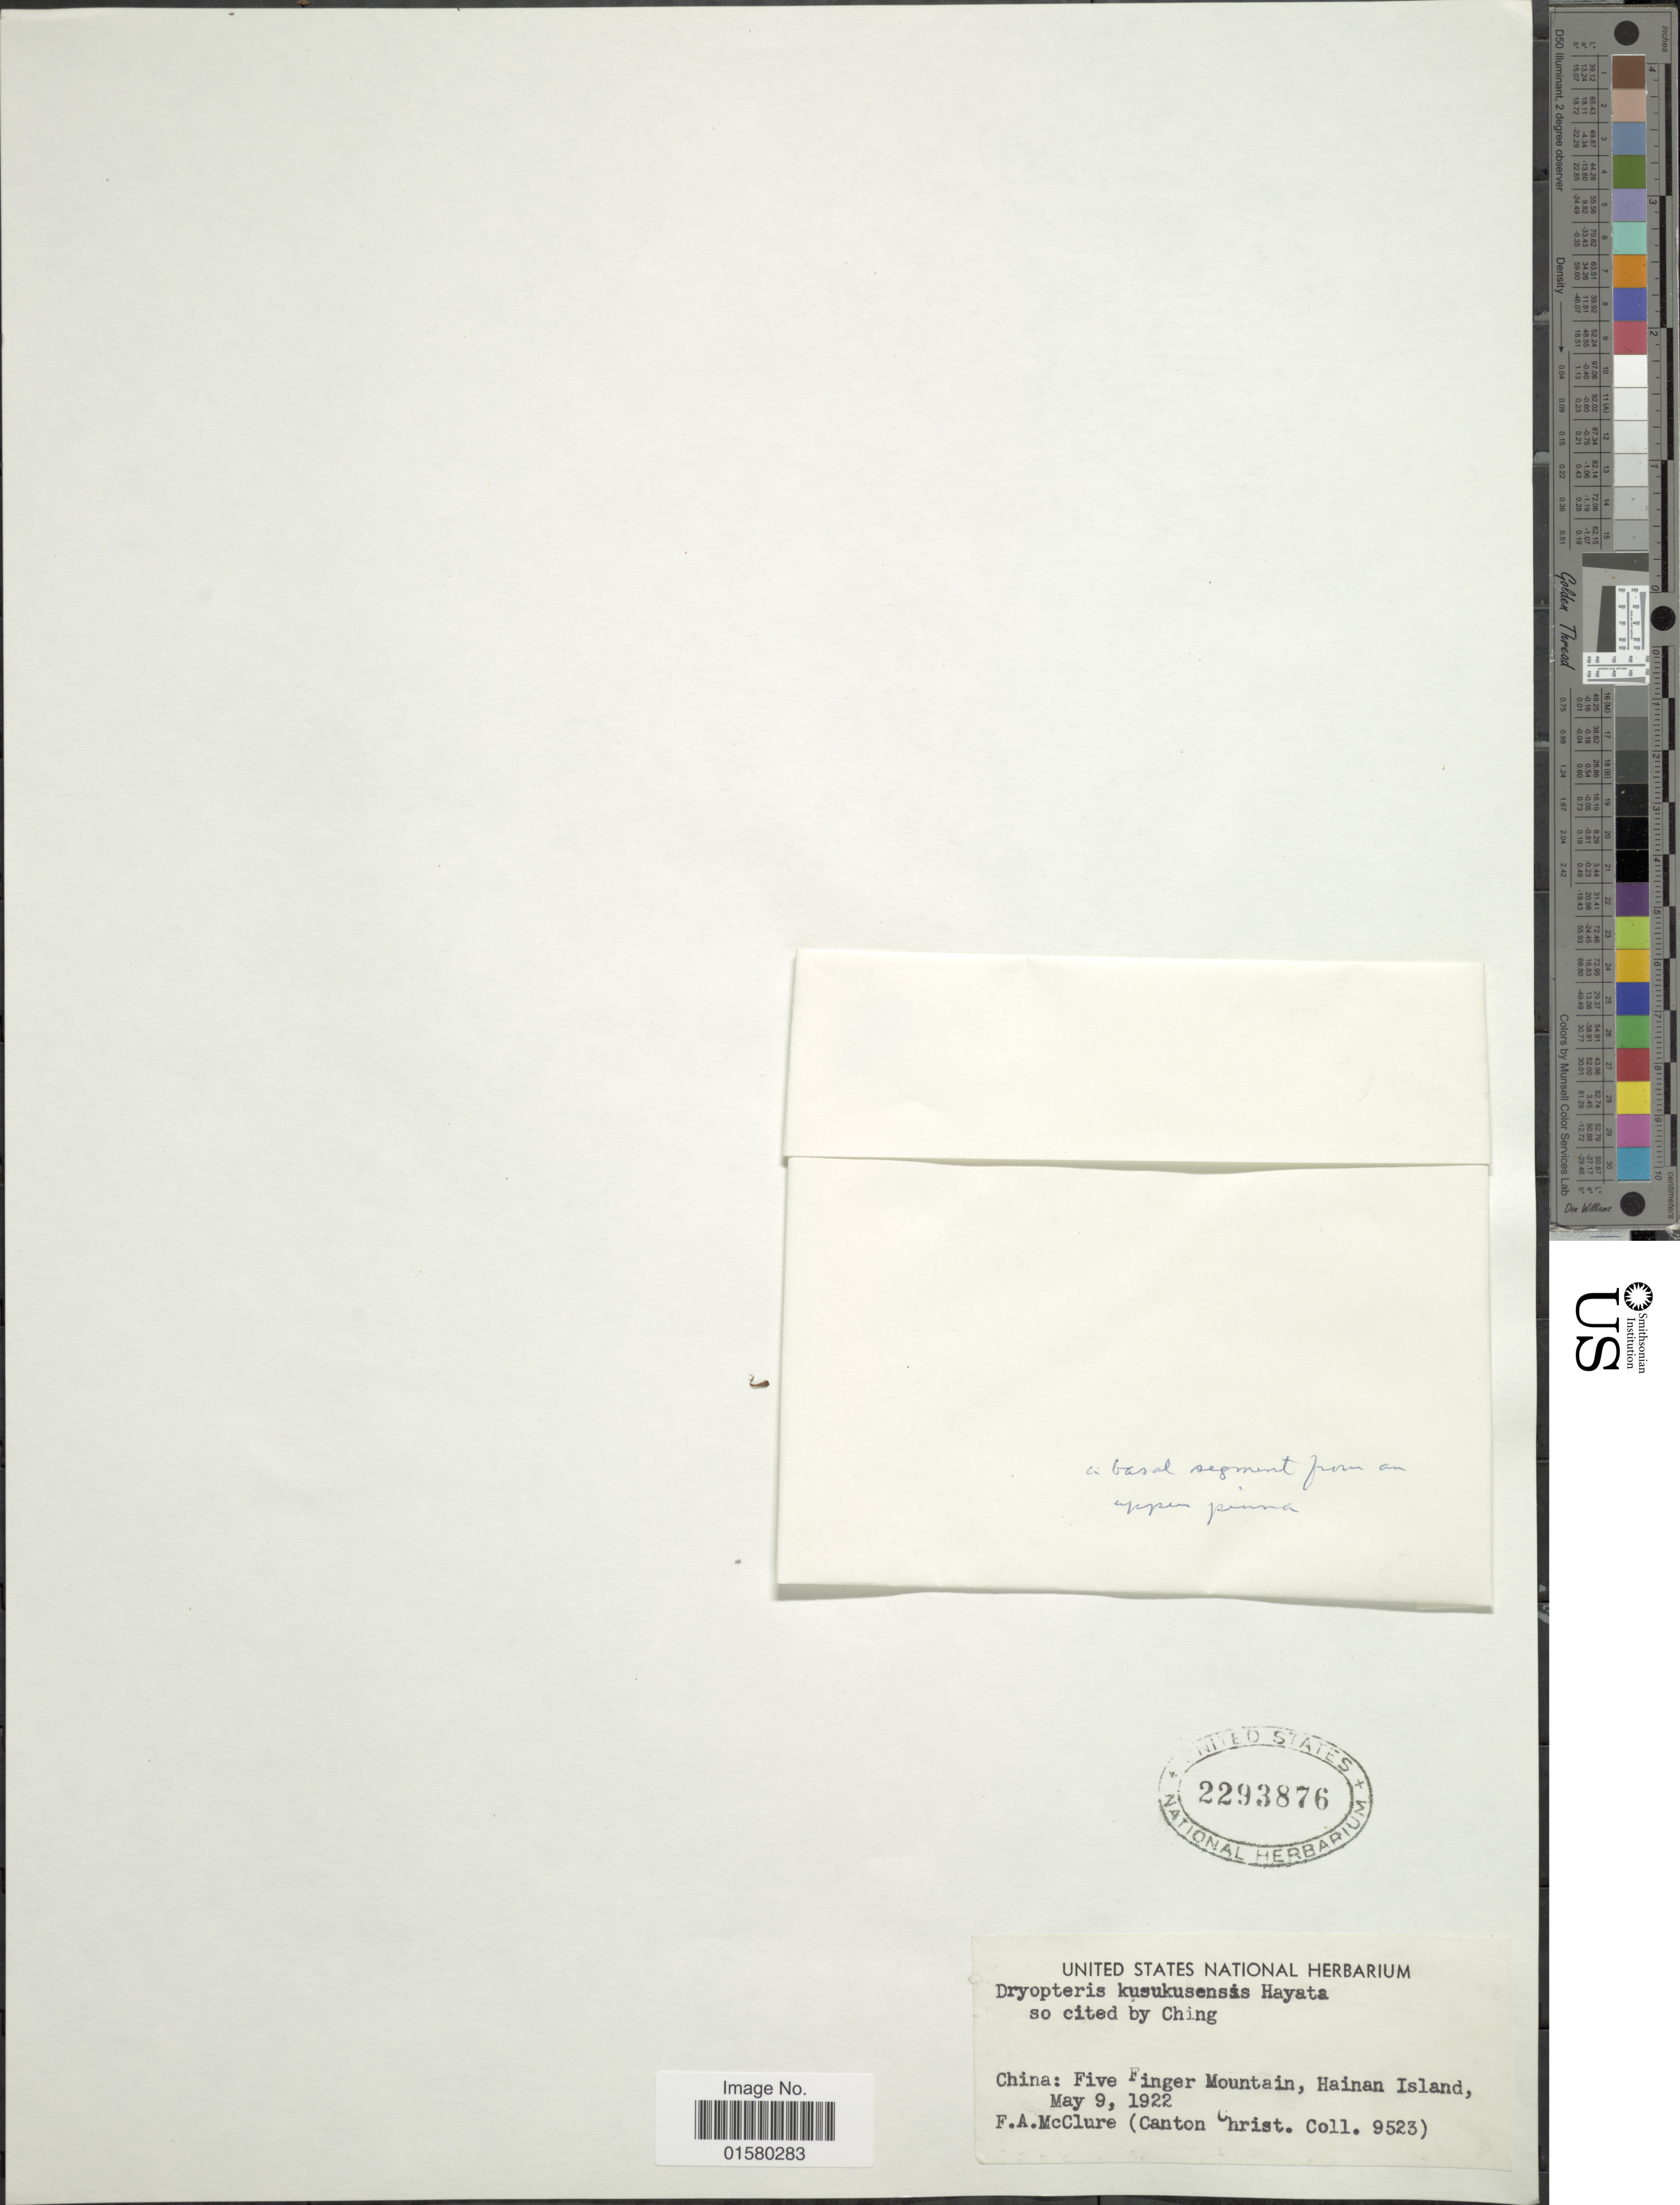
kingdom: Plantae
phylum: Tracheophyta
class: Polypodiopsida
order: Polypodiales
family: Tectariaceae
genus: Tectaria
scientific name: Tectaria kusukusensis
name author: (Hayata) Lellinger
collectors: F. A. McClure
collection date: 1922-05-09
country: China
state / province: Hainan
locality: China: Five Finger Mountain, Hainan Island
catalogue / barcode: US 2293876